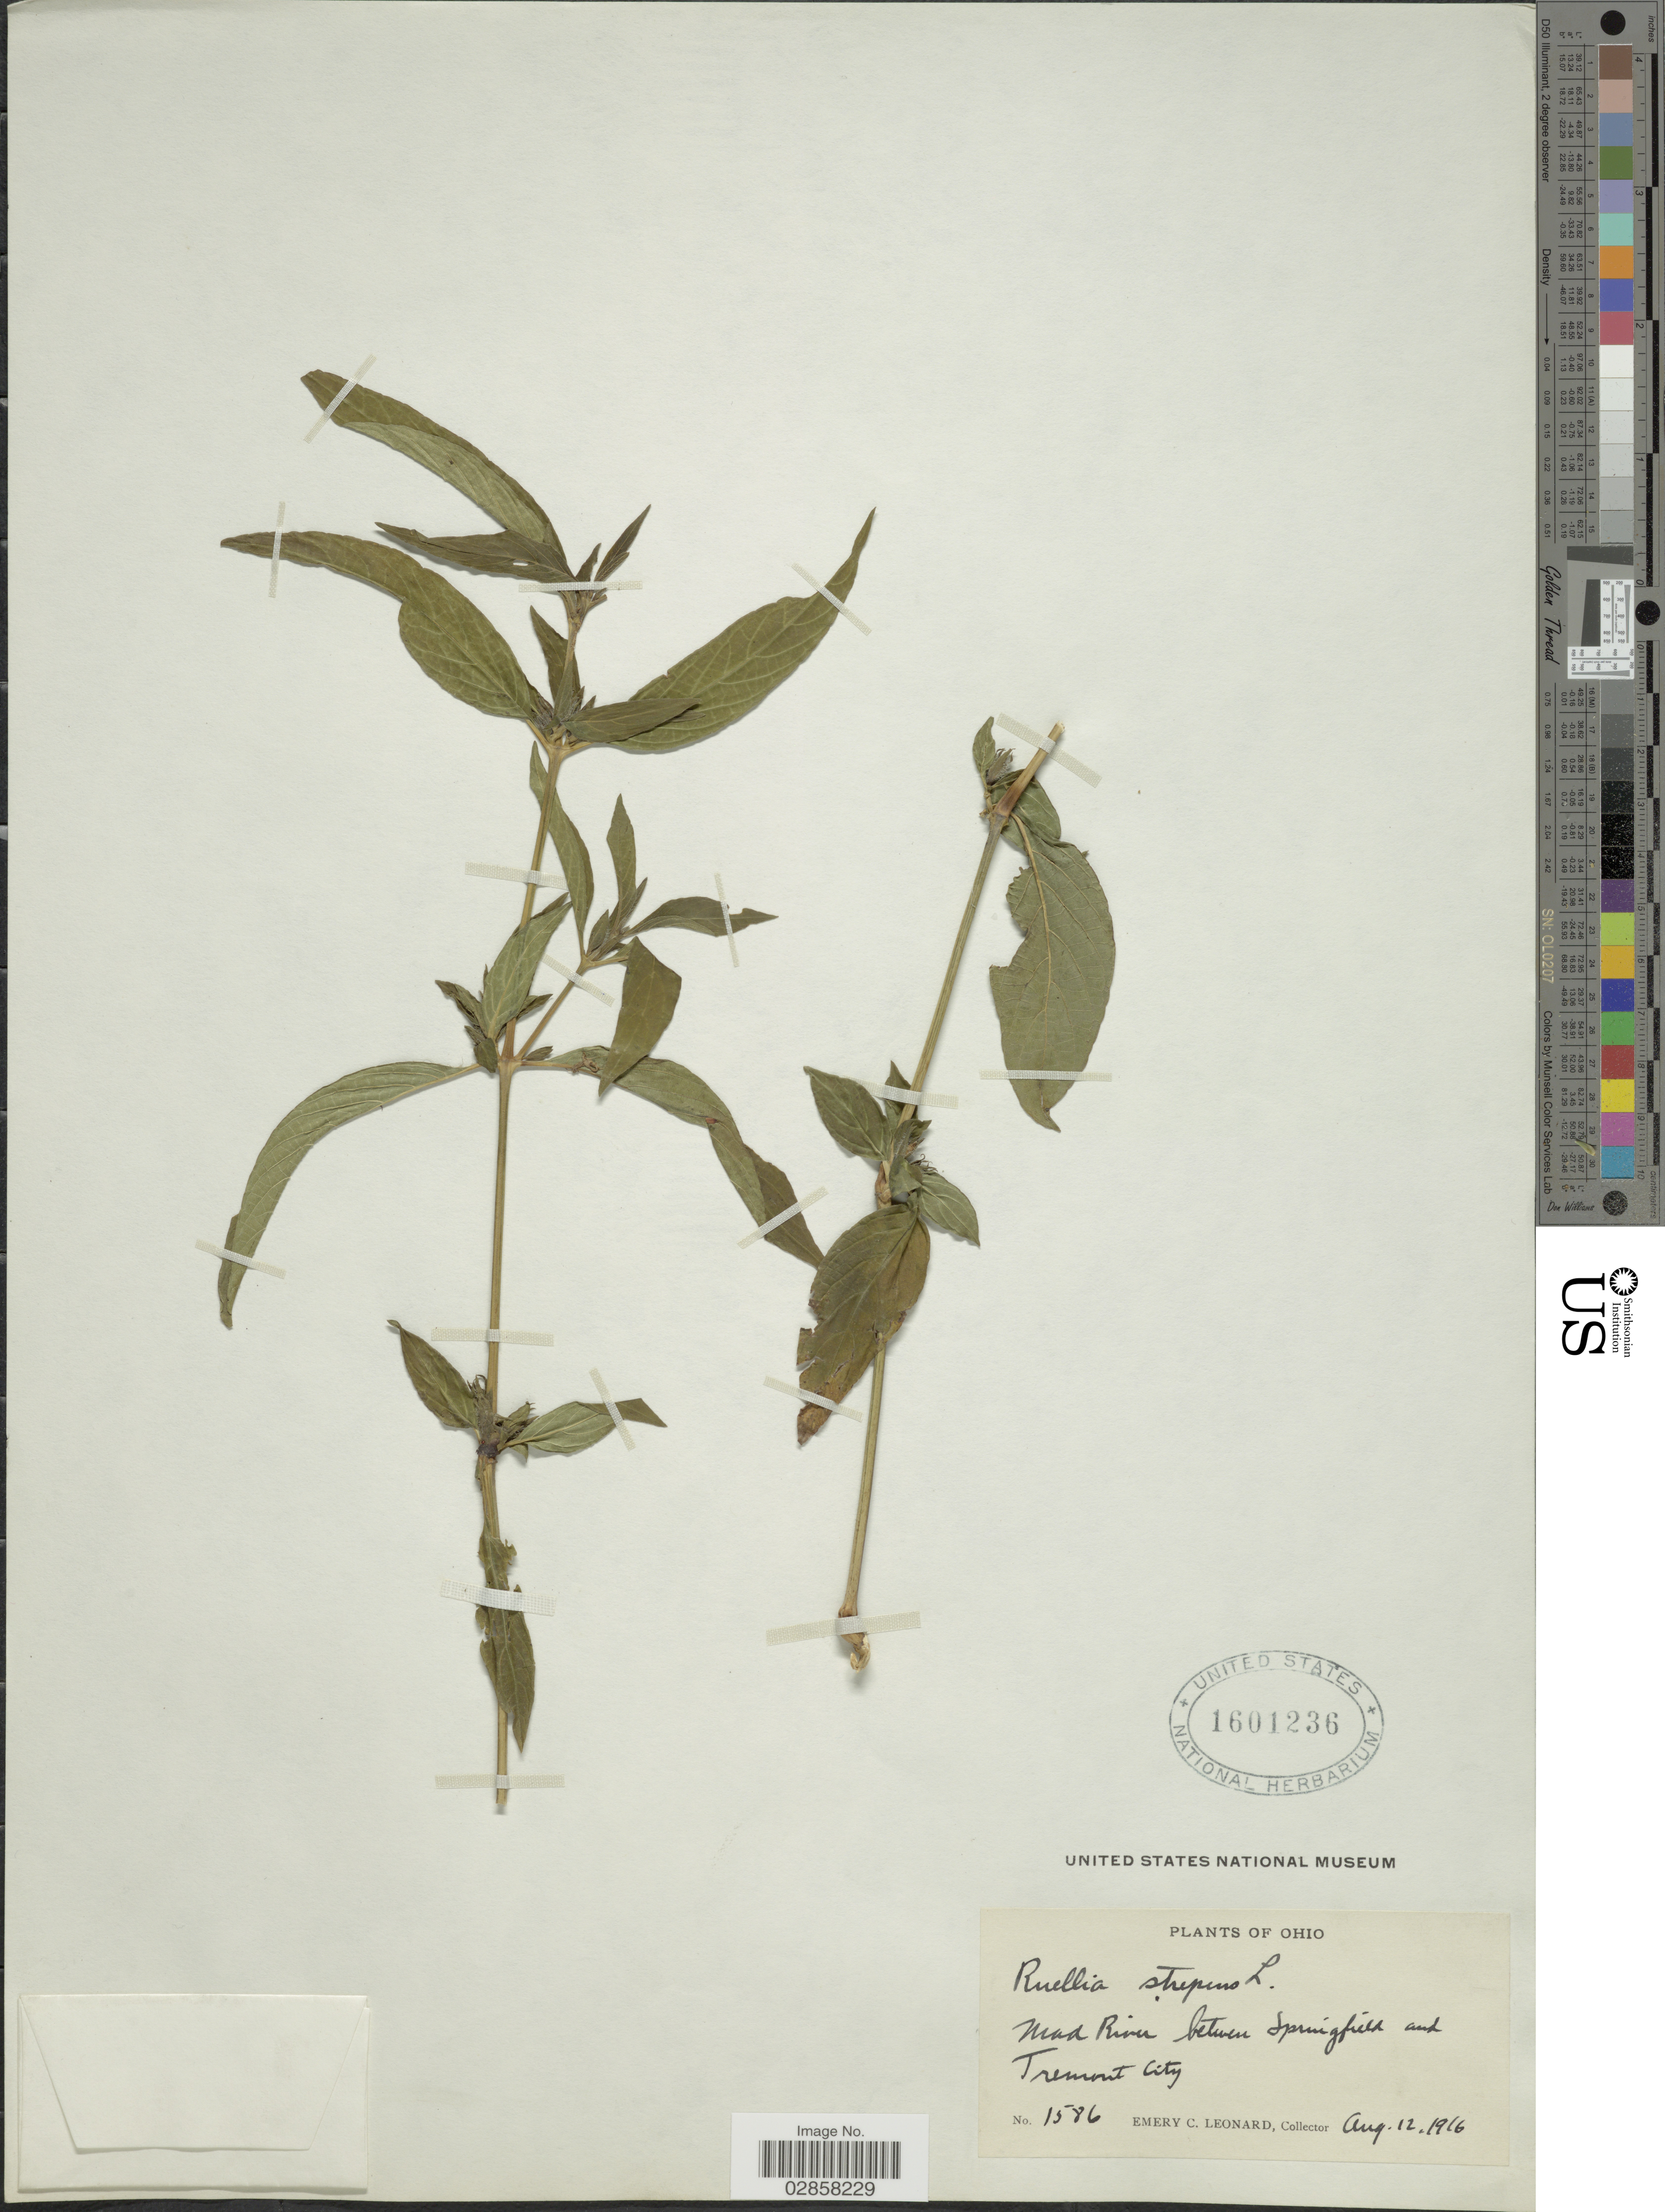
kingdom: Plantae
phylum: Tracheophyta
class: Magnoliopsida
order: Lamiales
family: Acanthaceae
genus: Ruellia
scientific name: Ruellia strepens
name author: L.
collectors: E. C. Leonard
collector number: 1586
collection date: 1916-08-12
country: United States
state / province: Ohio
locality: Mad River between Springfield and Tremont City.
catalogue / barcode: US 1601236